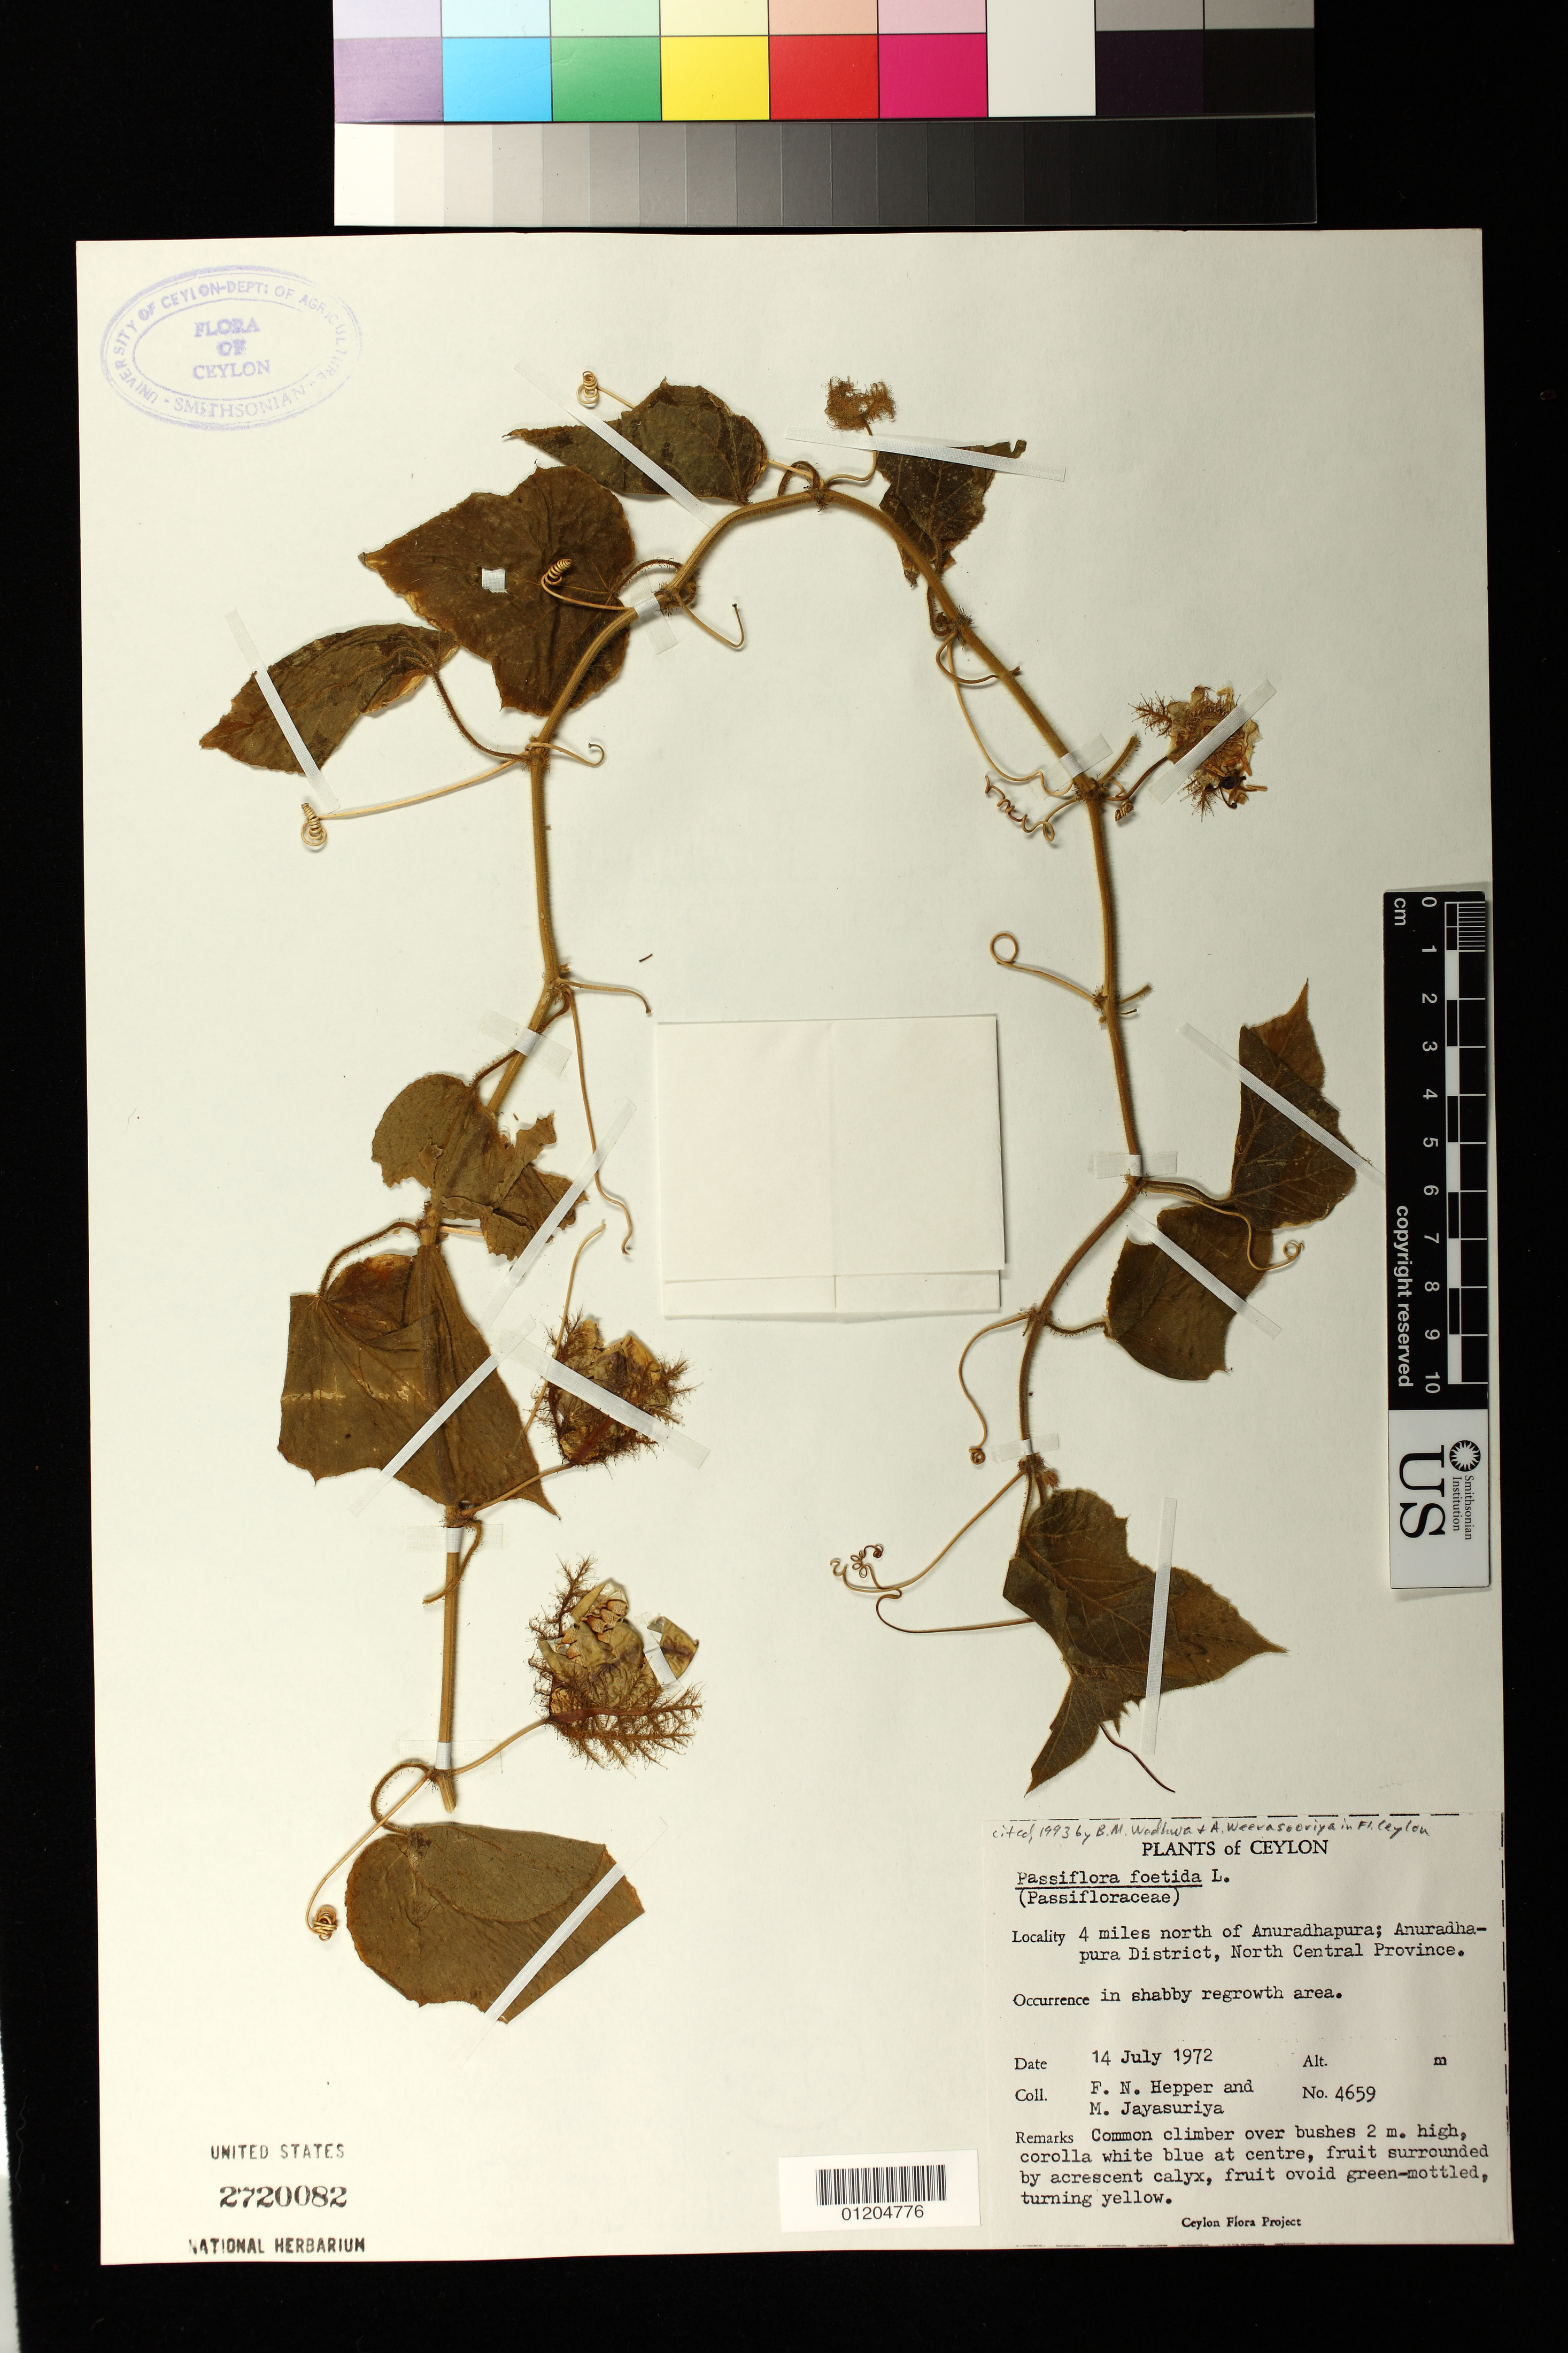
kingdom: Plantae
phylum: Tracheophyta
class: Magnoliopsida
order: Malpighiales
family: Passifloraceae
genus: Passiflora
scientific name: Passiflora foetida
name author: L.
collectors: F. Hepper & M. Jayasuriya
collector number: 4659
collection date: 1972-07-14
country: Sri Lanka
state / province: North Central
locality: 4 miles north of Anuradhapura; Anuradhapura District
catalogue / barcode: US 2720082